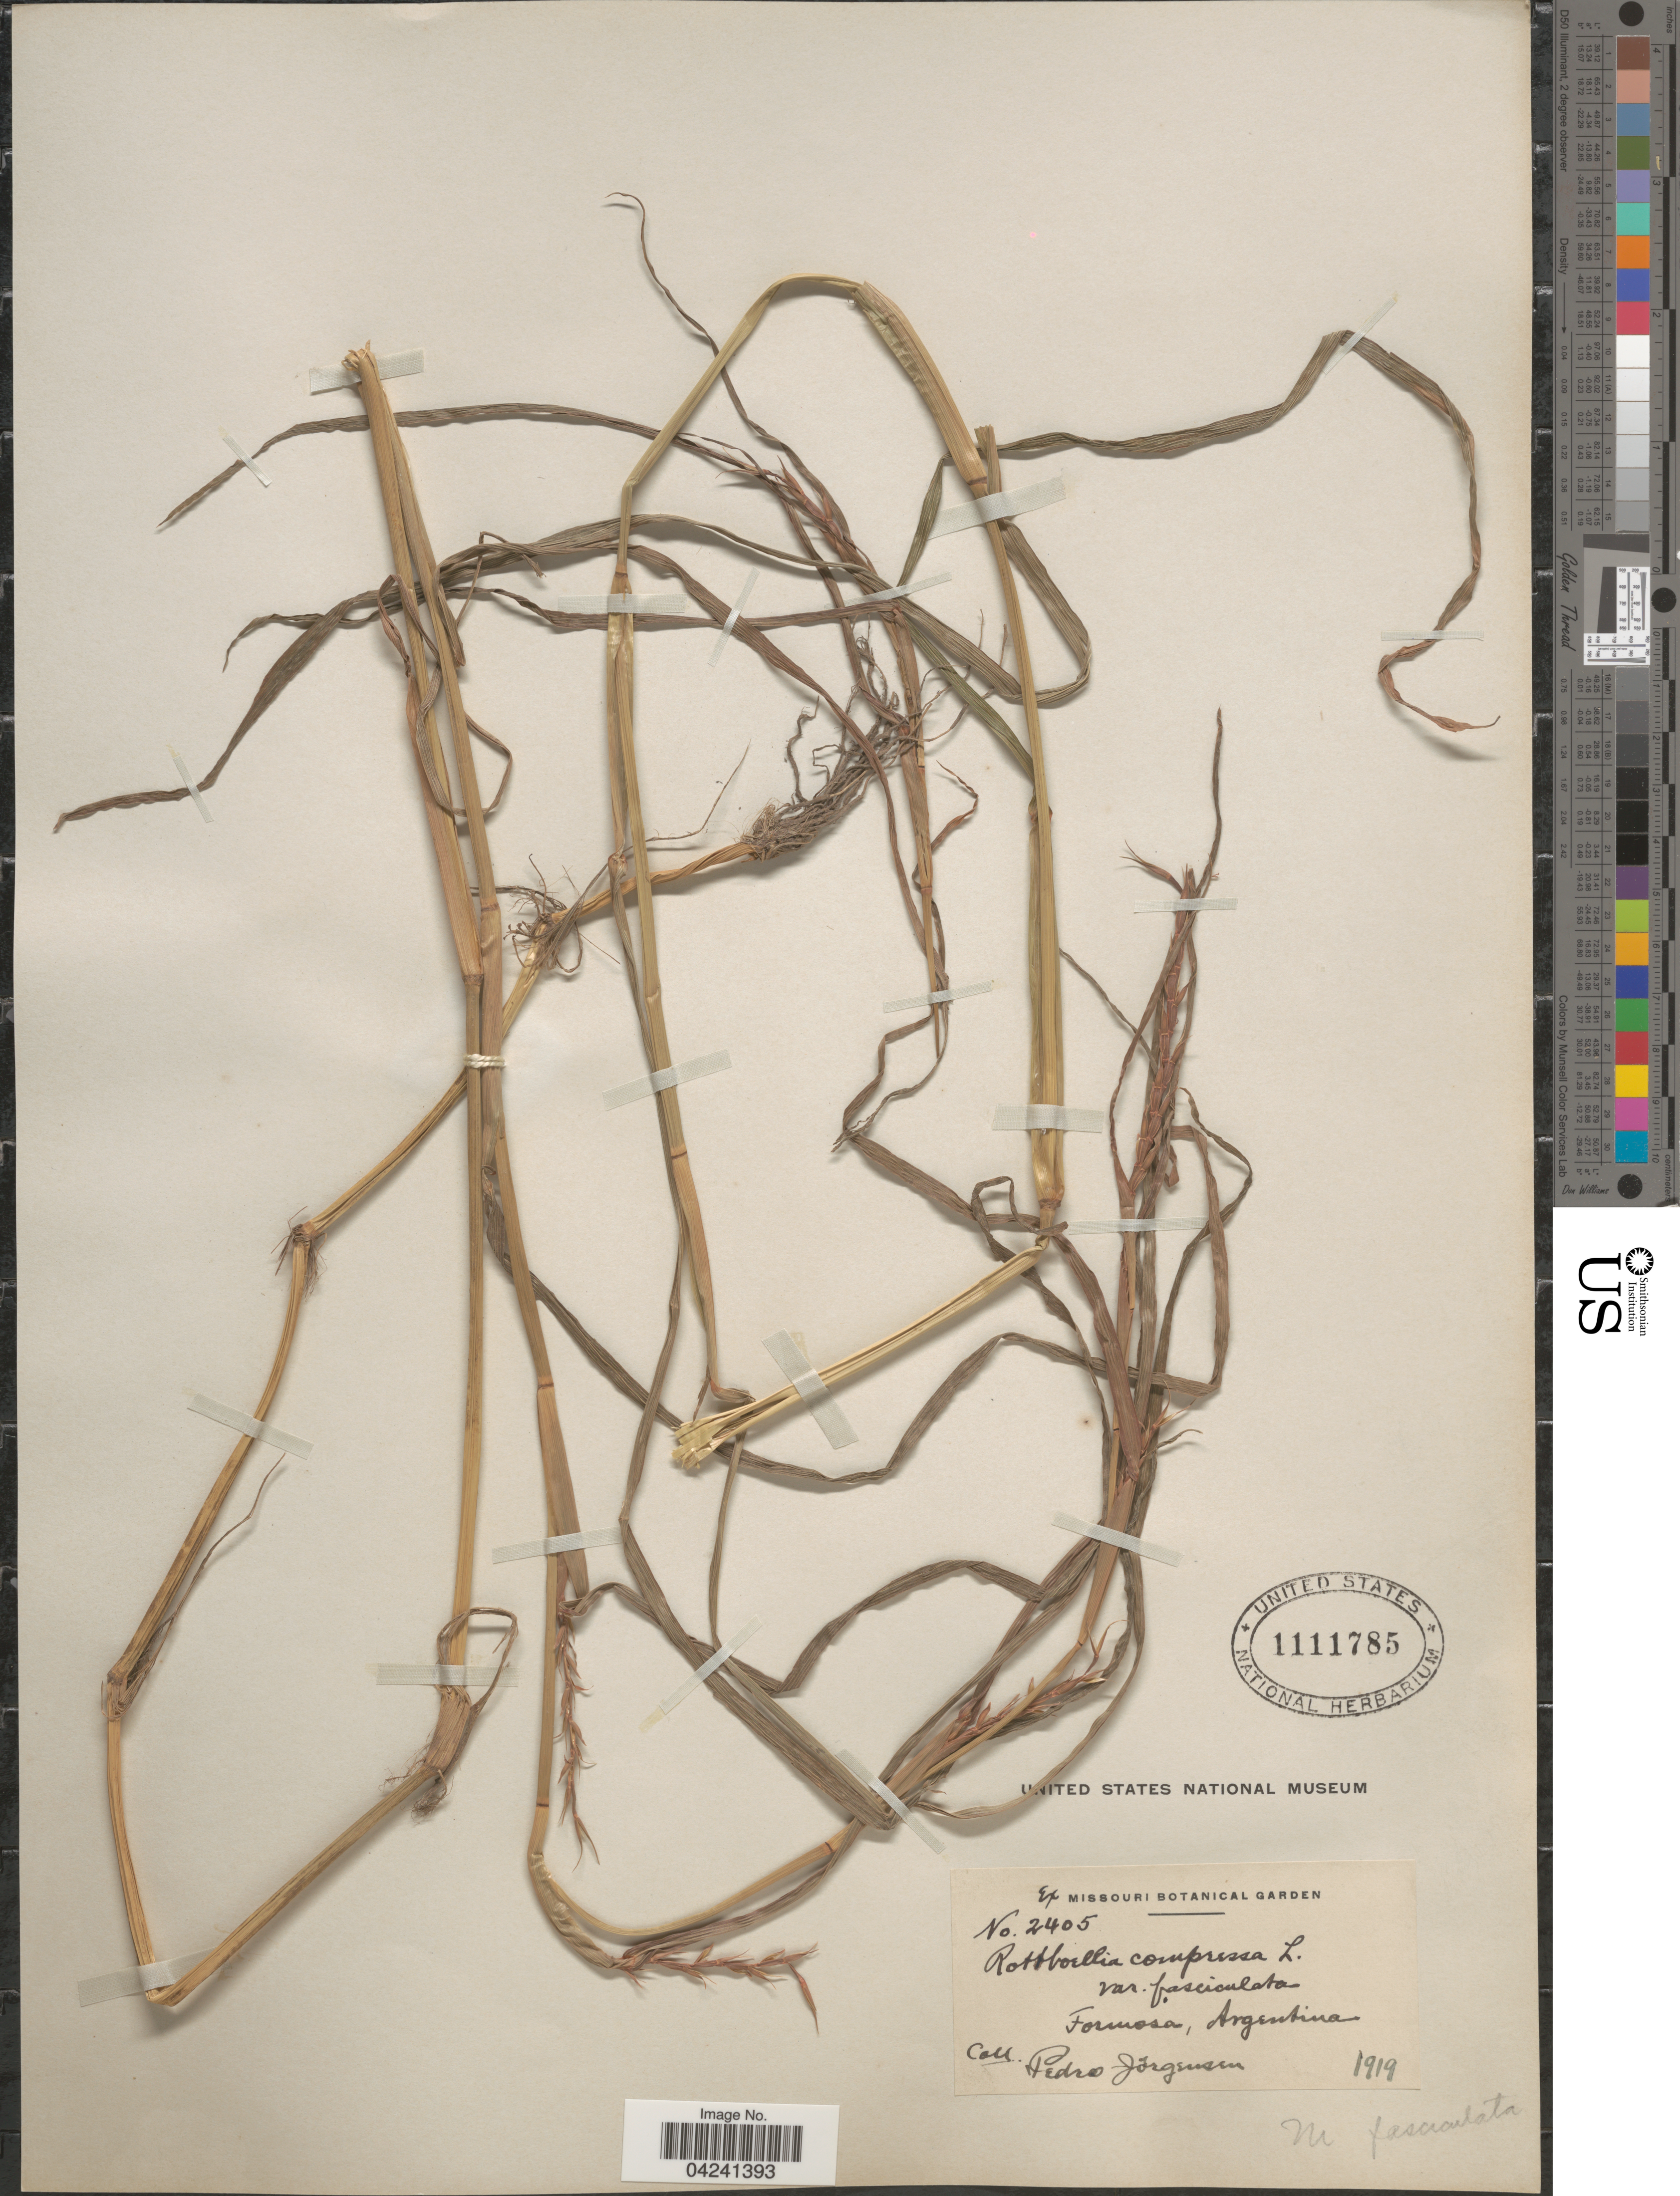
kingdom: Plantae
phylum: Tracheophyta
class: Liliopsida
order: Poales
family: Poaceae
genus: Hemarthria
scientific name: Hemarthria altissima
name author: (Poir.) Stapf & C. E. Hubb.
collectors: P. Jörgensen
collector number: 2405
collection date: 1919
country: Argentina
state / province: Formosa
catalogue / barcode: US 1111785